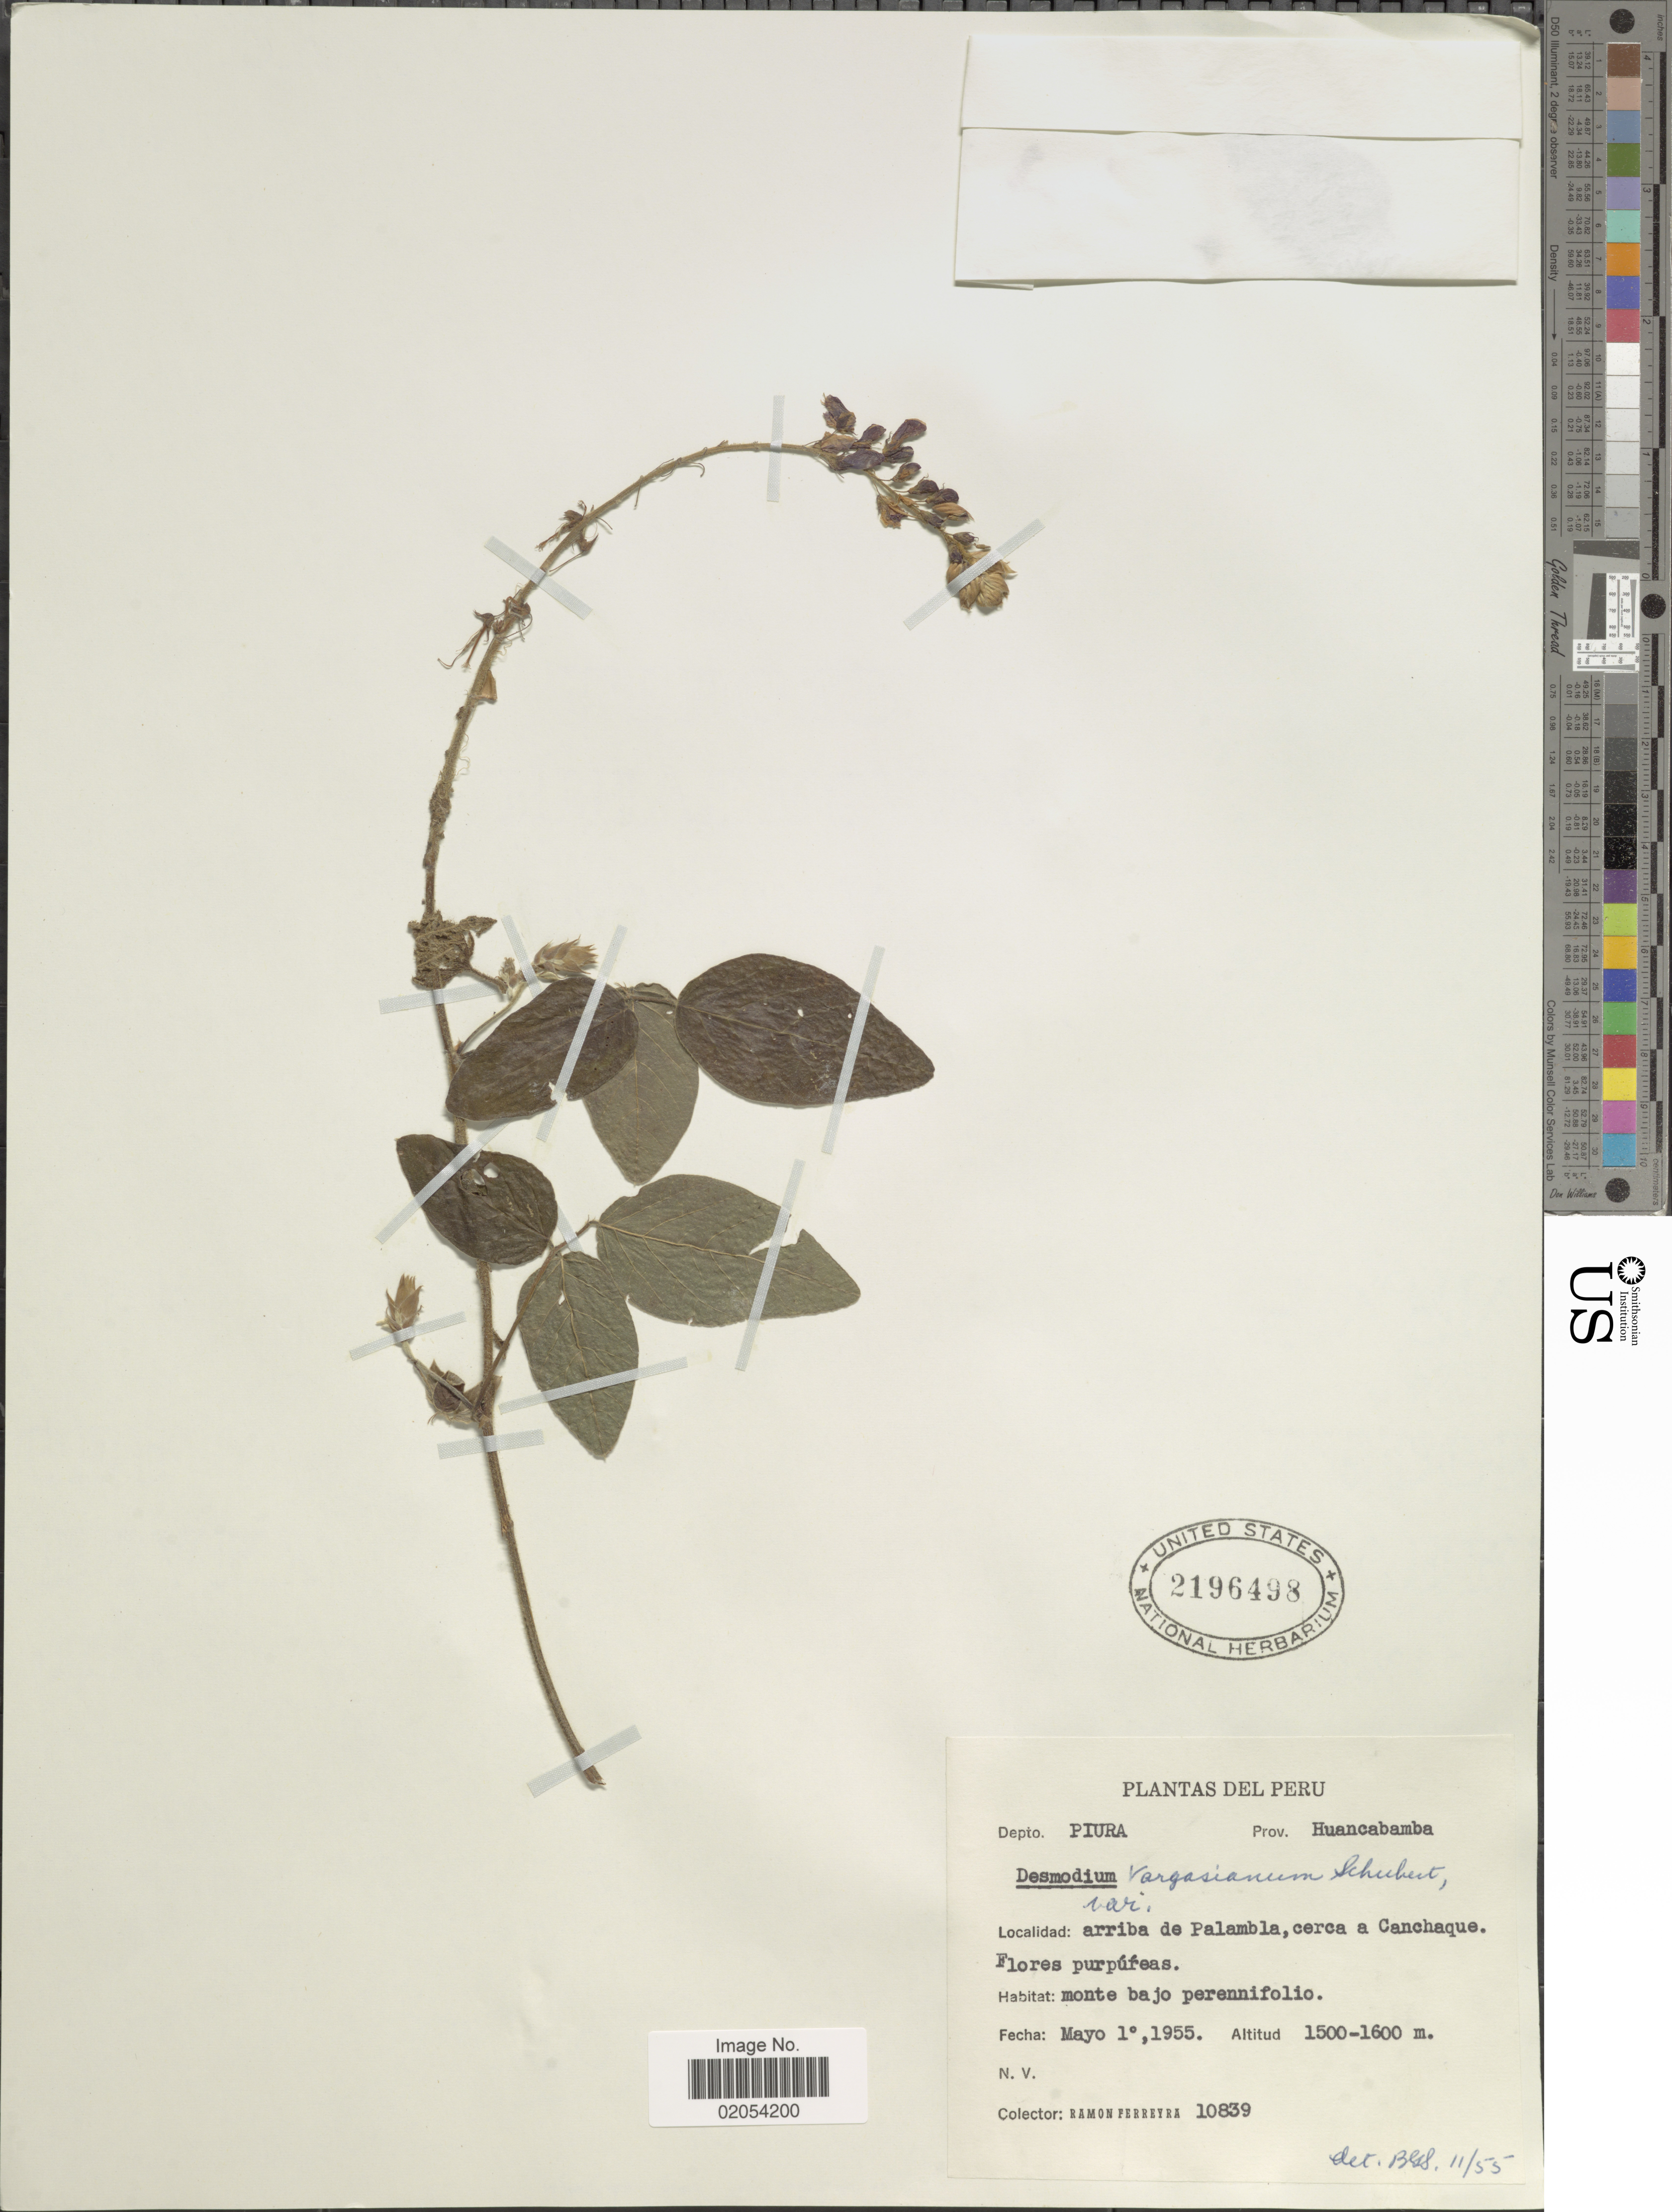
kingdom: Plantae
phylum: Tracheophyta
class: Magnoliopsida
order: Fabales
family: Fabaceae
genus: Desmodium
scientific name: Desmodium vargasianum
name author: B.G. Schub.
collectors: R. A. Ferreyra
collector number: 10839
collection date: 1955-05-01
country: Peru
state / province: Piura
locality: Depto. Piura, Prov. Huancabamba, arriba de Palambla, cerca a Canchaque.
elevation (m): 1500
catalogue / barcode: US 2196498